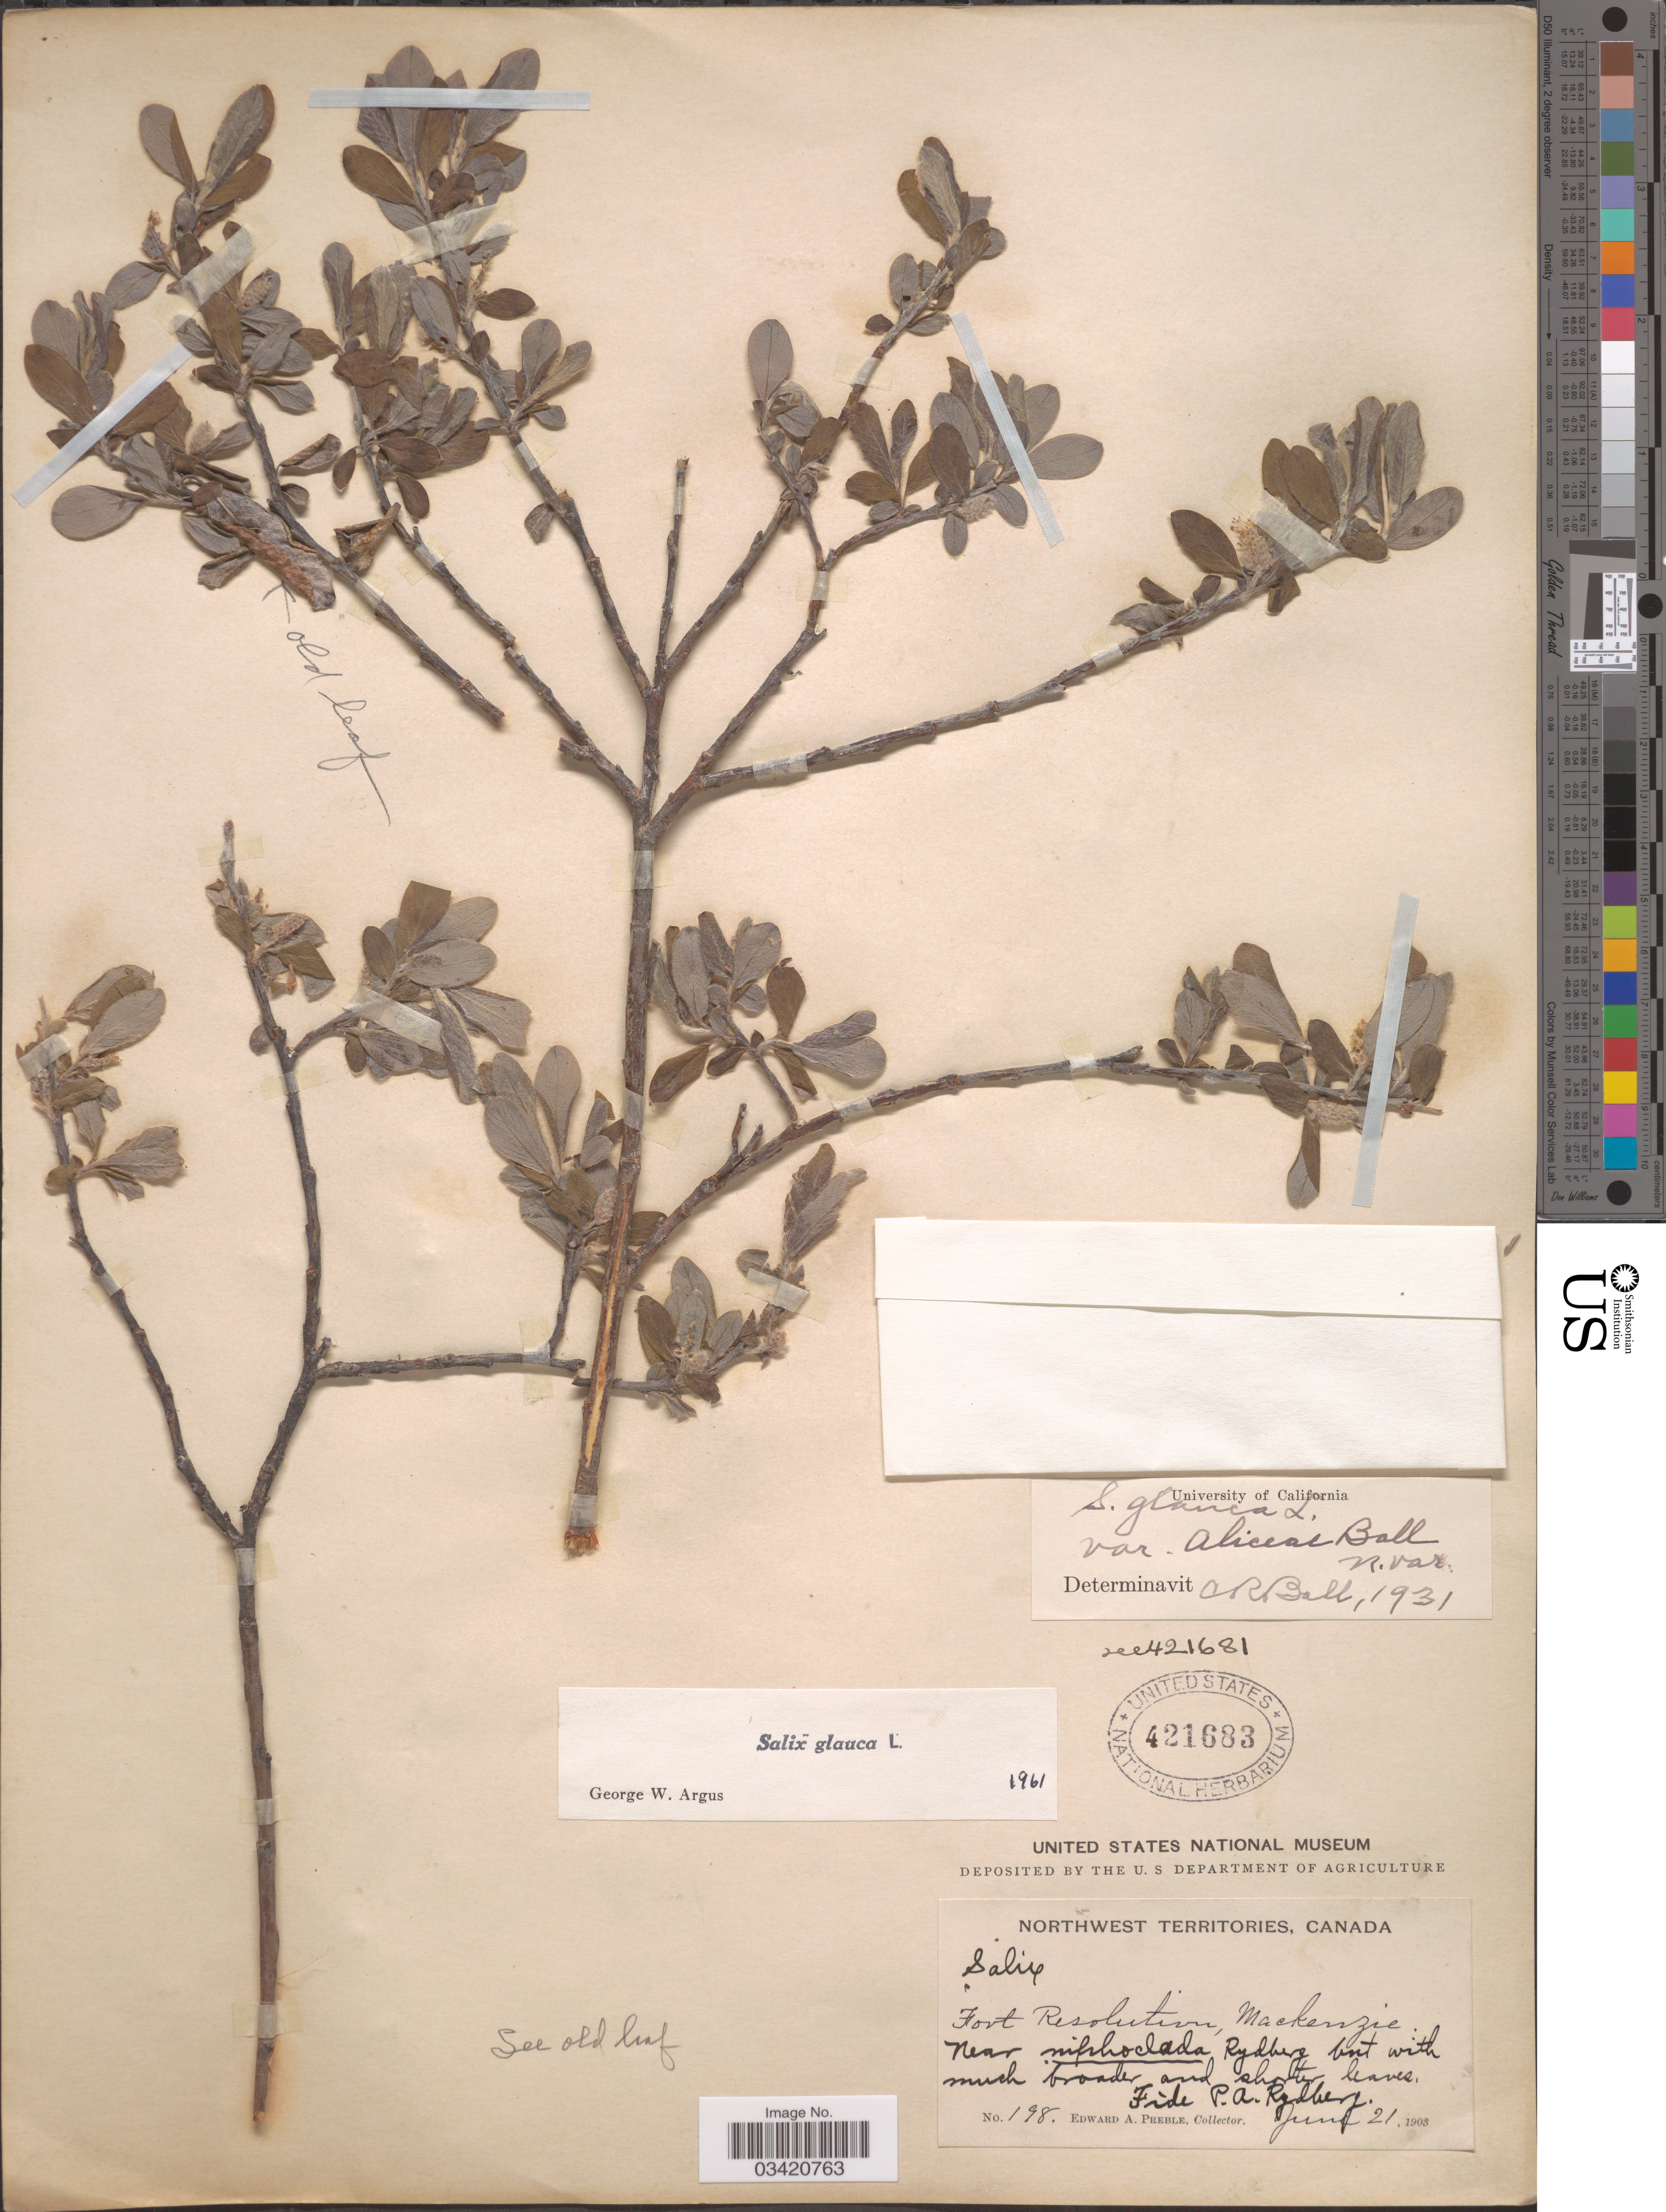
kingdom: Plantae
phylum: Tracheophyta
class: Magnoliopsida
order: Malpighiales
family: Salicaceae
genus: Salix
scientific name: Salix glauca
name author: L.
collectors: E. Preble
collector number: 198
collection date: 1903-06-21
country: Canada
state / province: Northwest Territories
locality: Fort Resolution, Mackenzie.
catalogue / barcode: US 421683